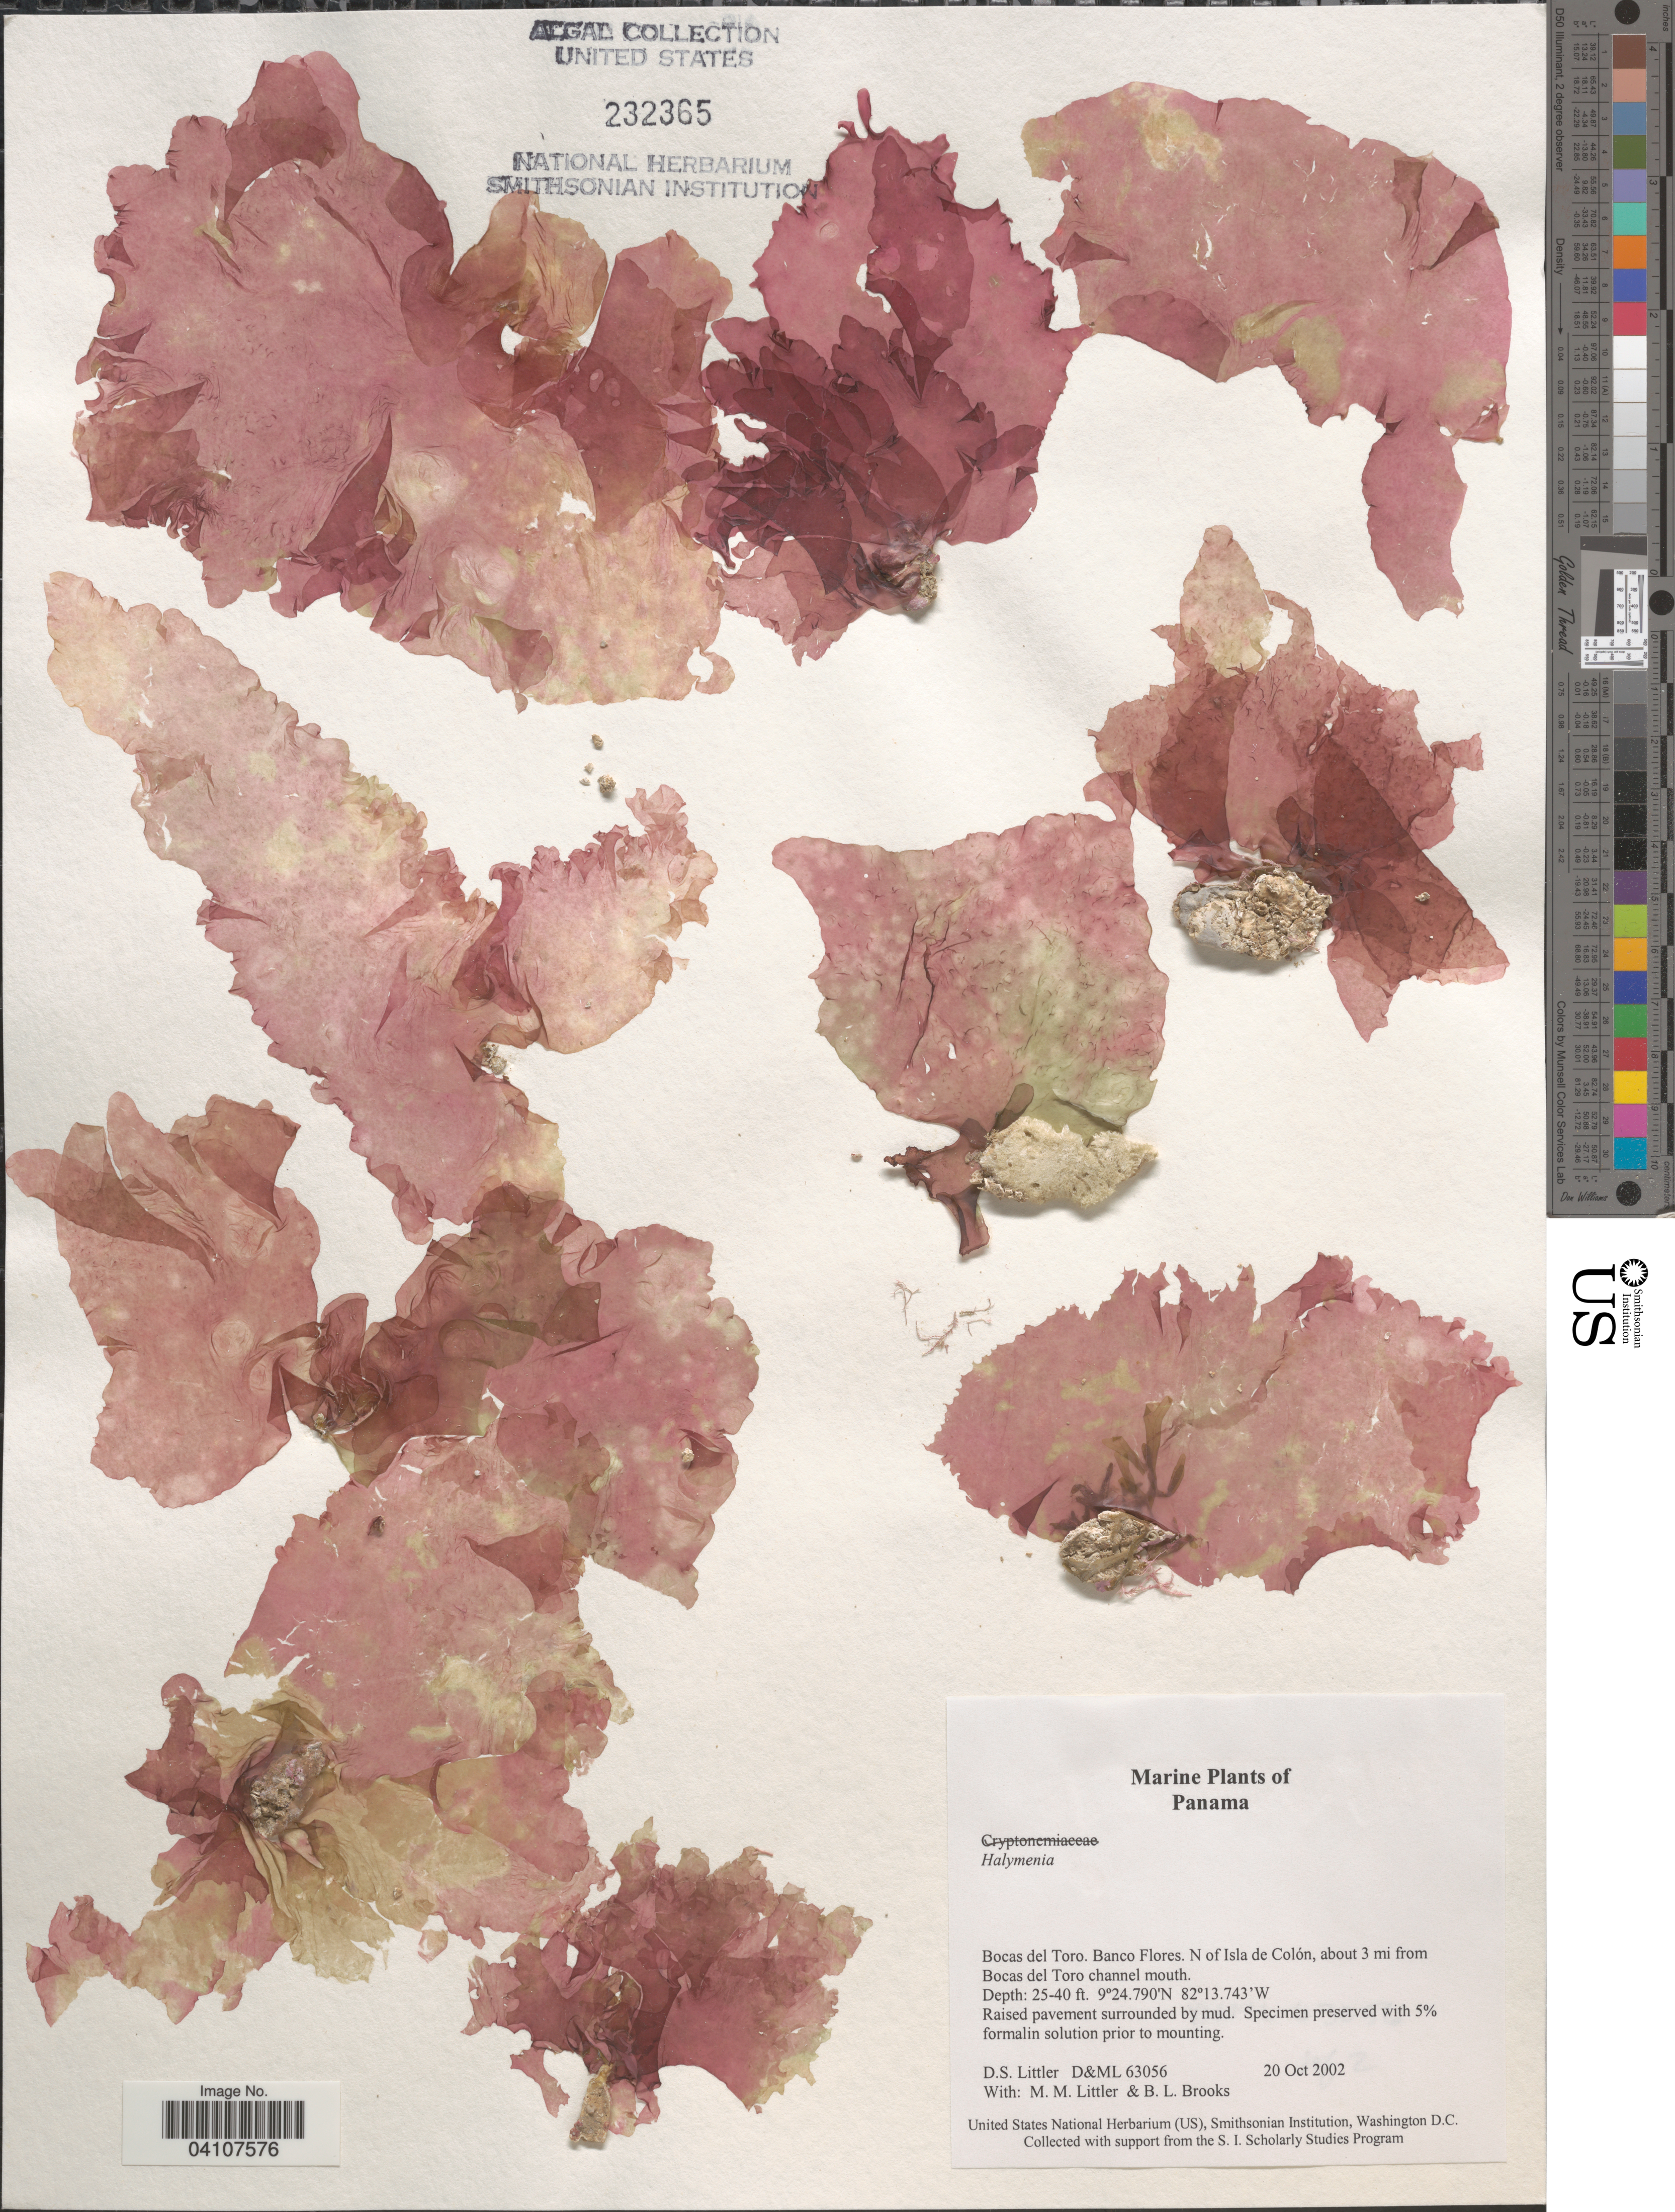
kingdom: Plantae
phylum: Rhodophyta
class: Florideophyceae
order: Halymeniales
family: Halymeniaceae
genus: Halymenia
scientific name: Halymenia sp.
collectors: D. S. Littler & B. Brooks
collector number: D&ML63056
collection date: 2002-10-20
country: Panama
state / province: Bocas del Toro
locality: Banco Flores. N of Isla de Colón, about 3 mi from Bocas del Toro channel mouth.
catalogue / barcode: US 232365